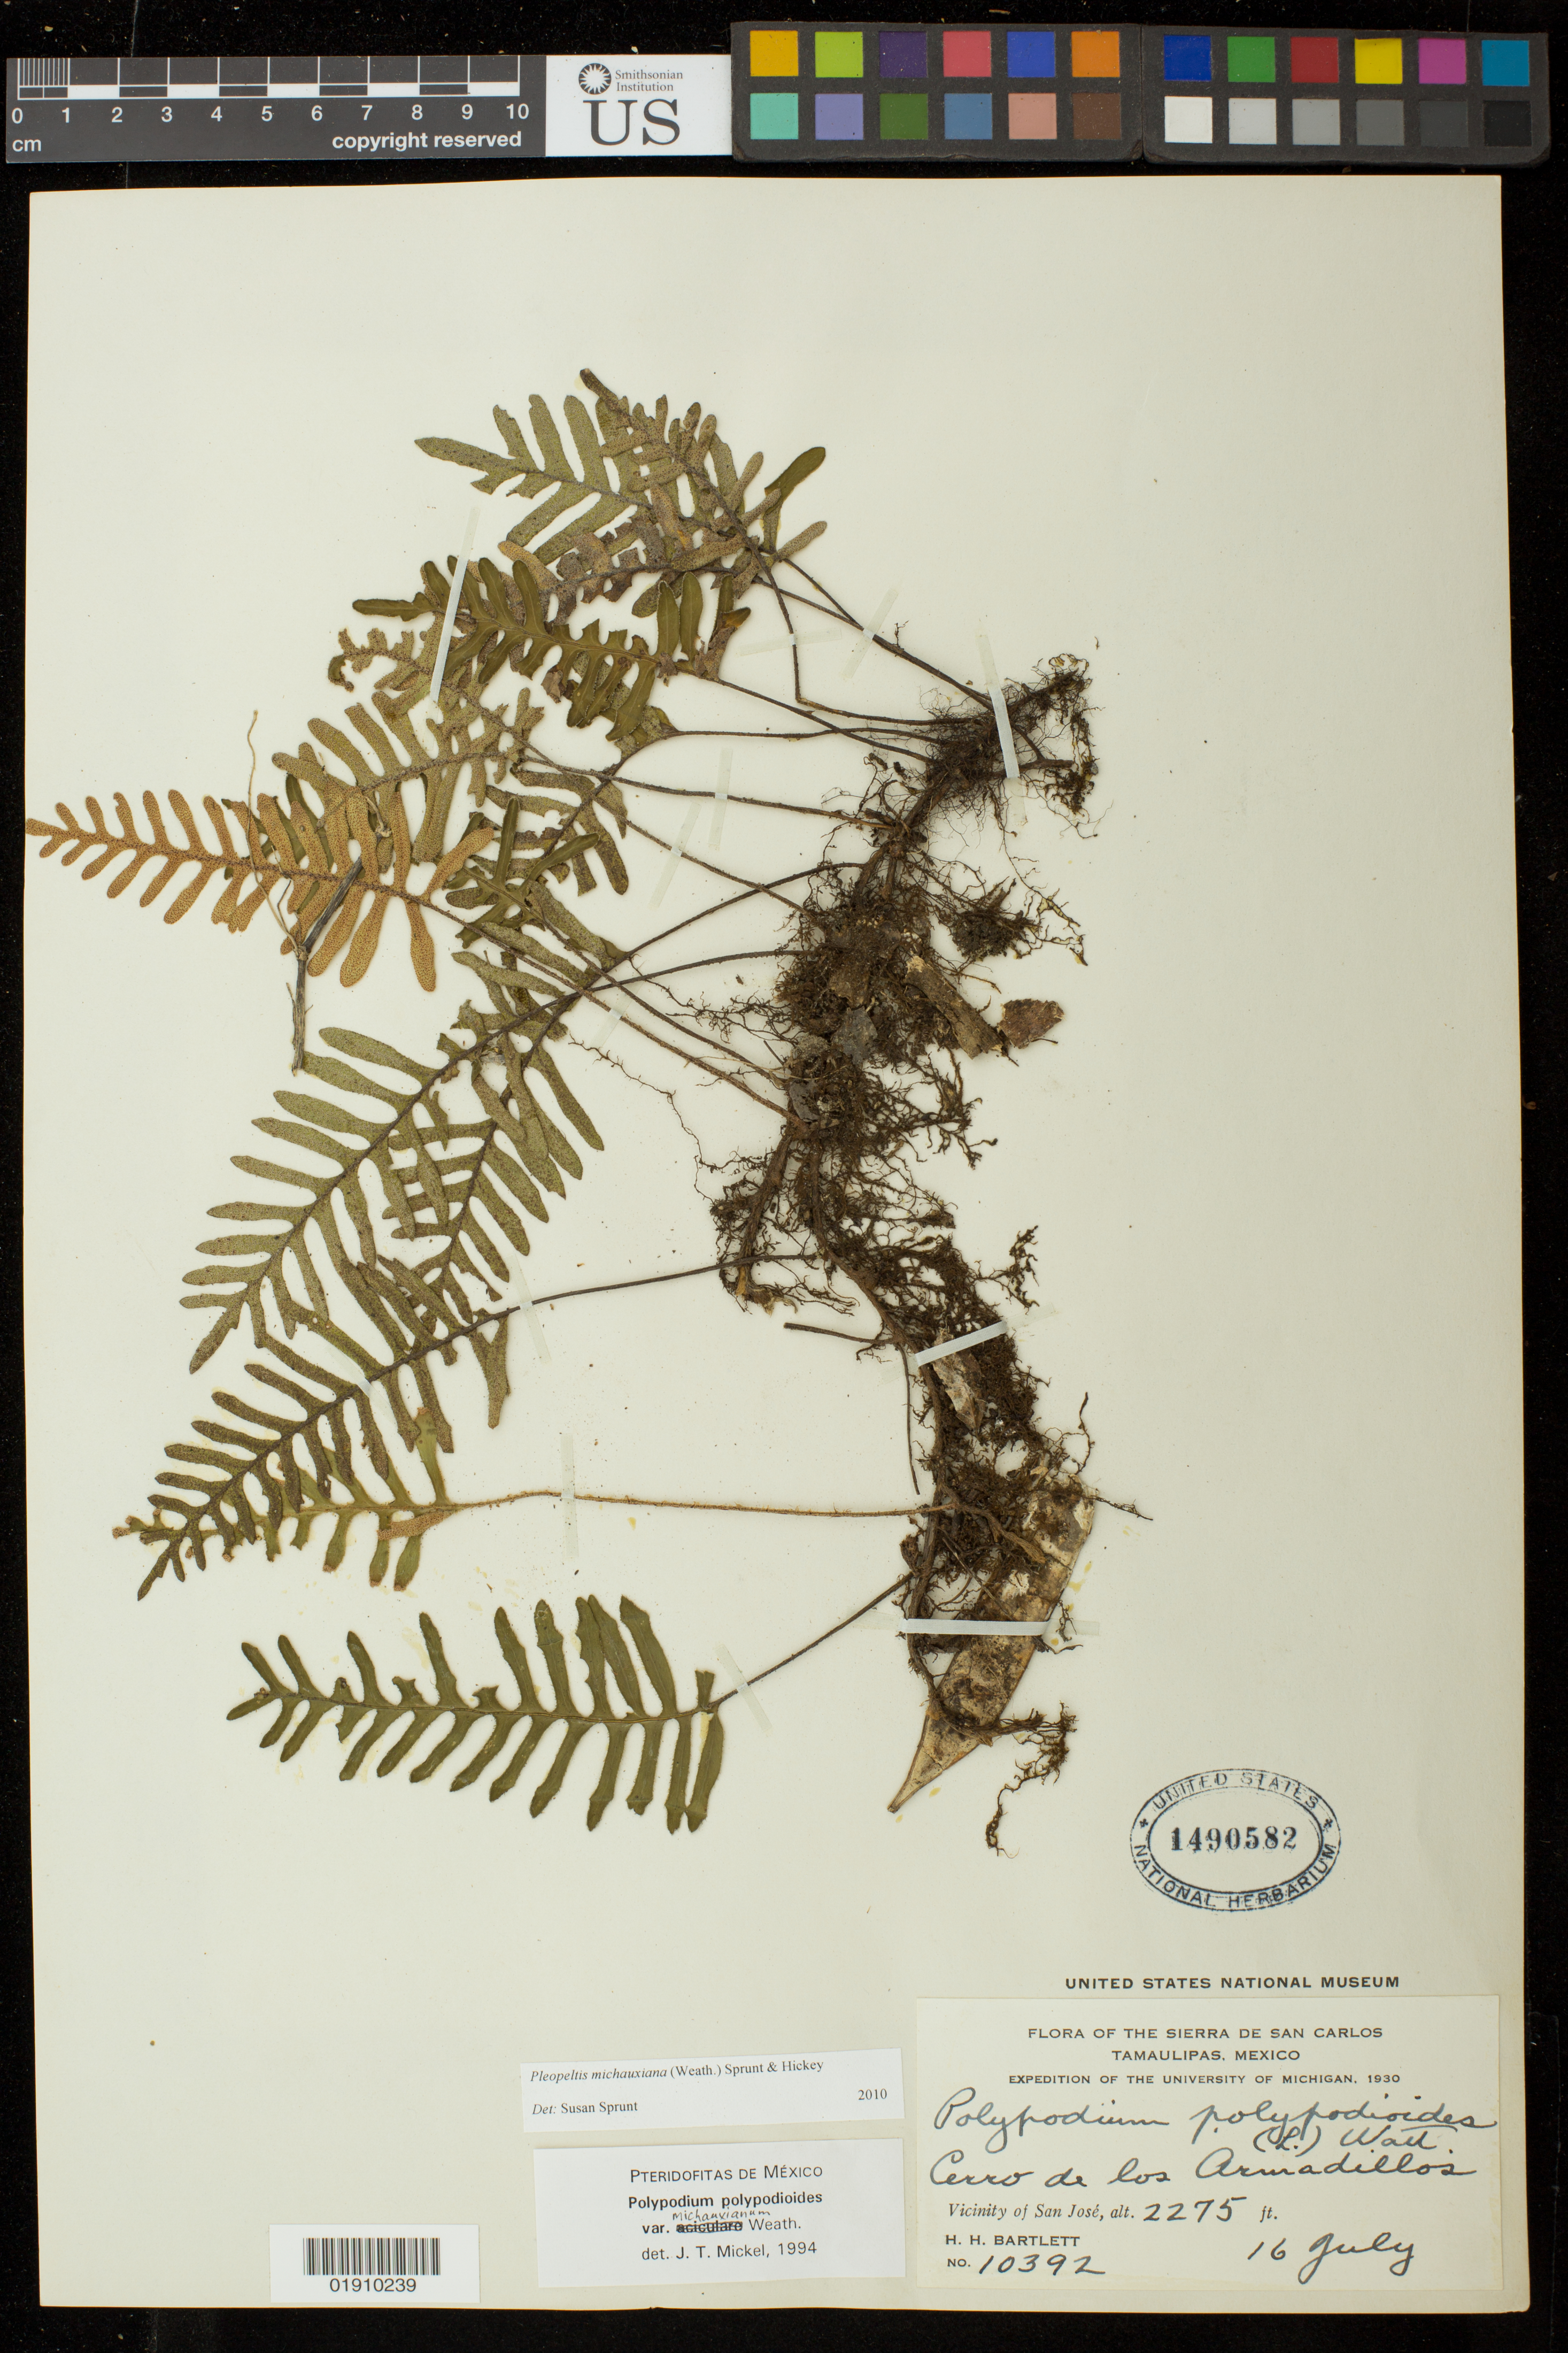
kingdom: Plantae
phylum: Tracheophyta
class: Polypodiopsida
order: Polypodiales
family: Polypodiaceae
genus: Pleopeltis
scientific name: Pleopeltis michauxiana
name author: (Weath.) Hickey & Sprunt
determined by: Sprunt, S. V.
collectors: H. H. Bartlett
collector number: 10392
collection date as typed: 16 July, Expedition of the University of Michigan, 1930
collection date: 1930-07-16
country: Mexico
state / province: Tamaulipas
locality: Tamaulipas, Mexico, Vicinity of San Jose, Cerro Los Armadillos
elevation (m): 693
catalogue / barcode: US 1490582